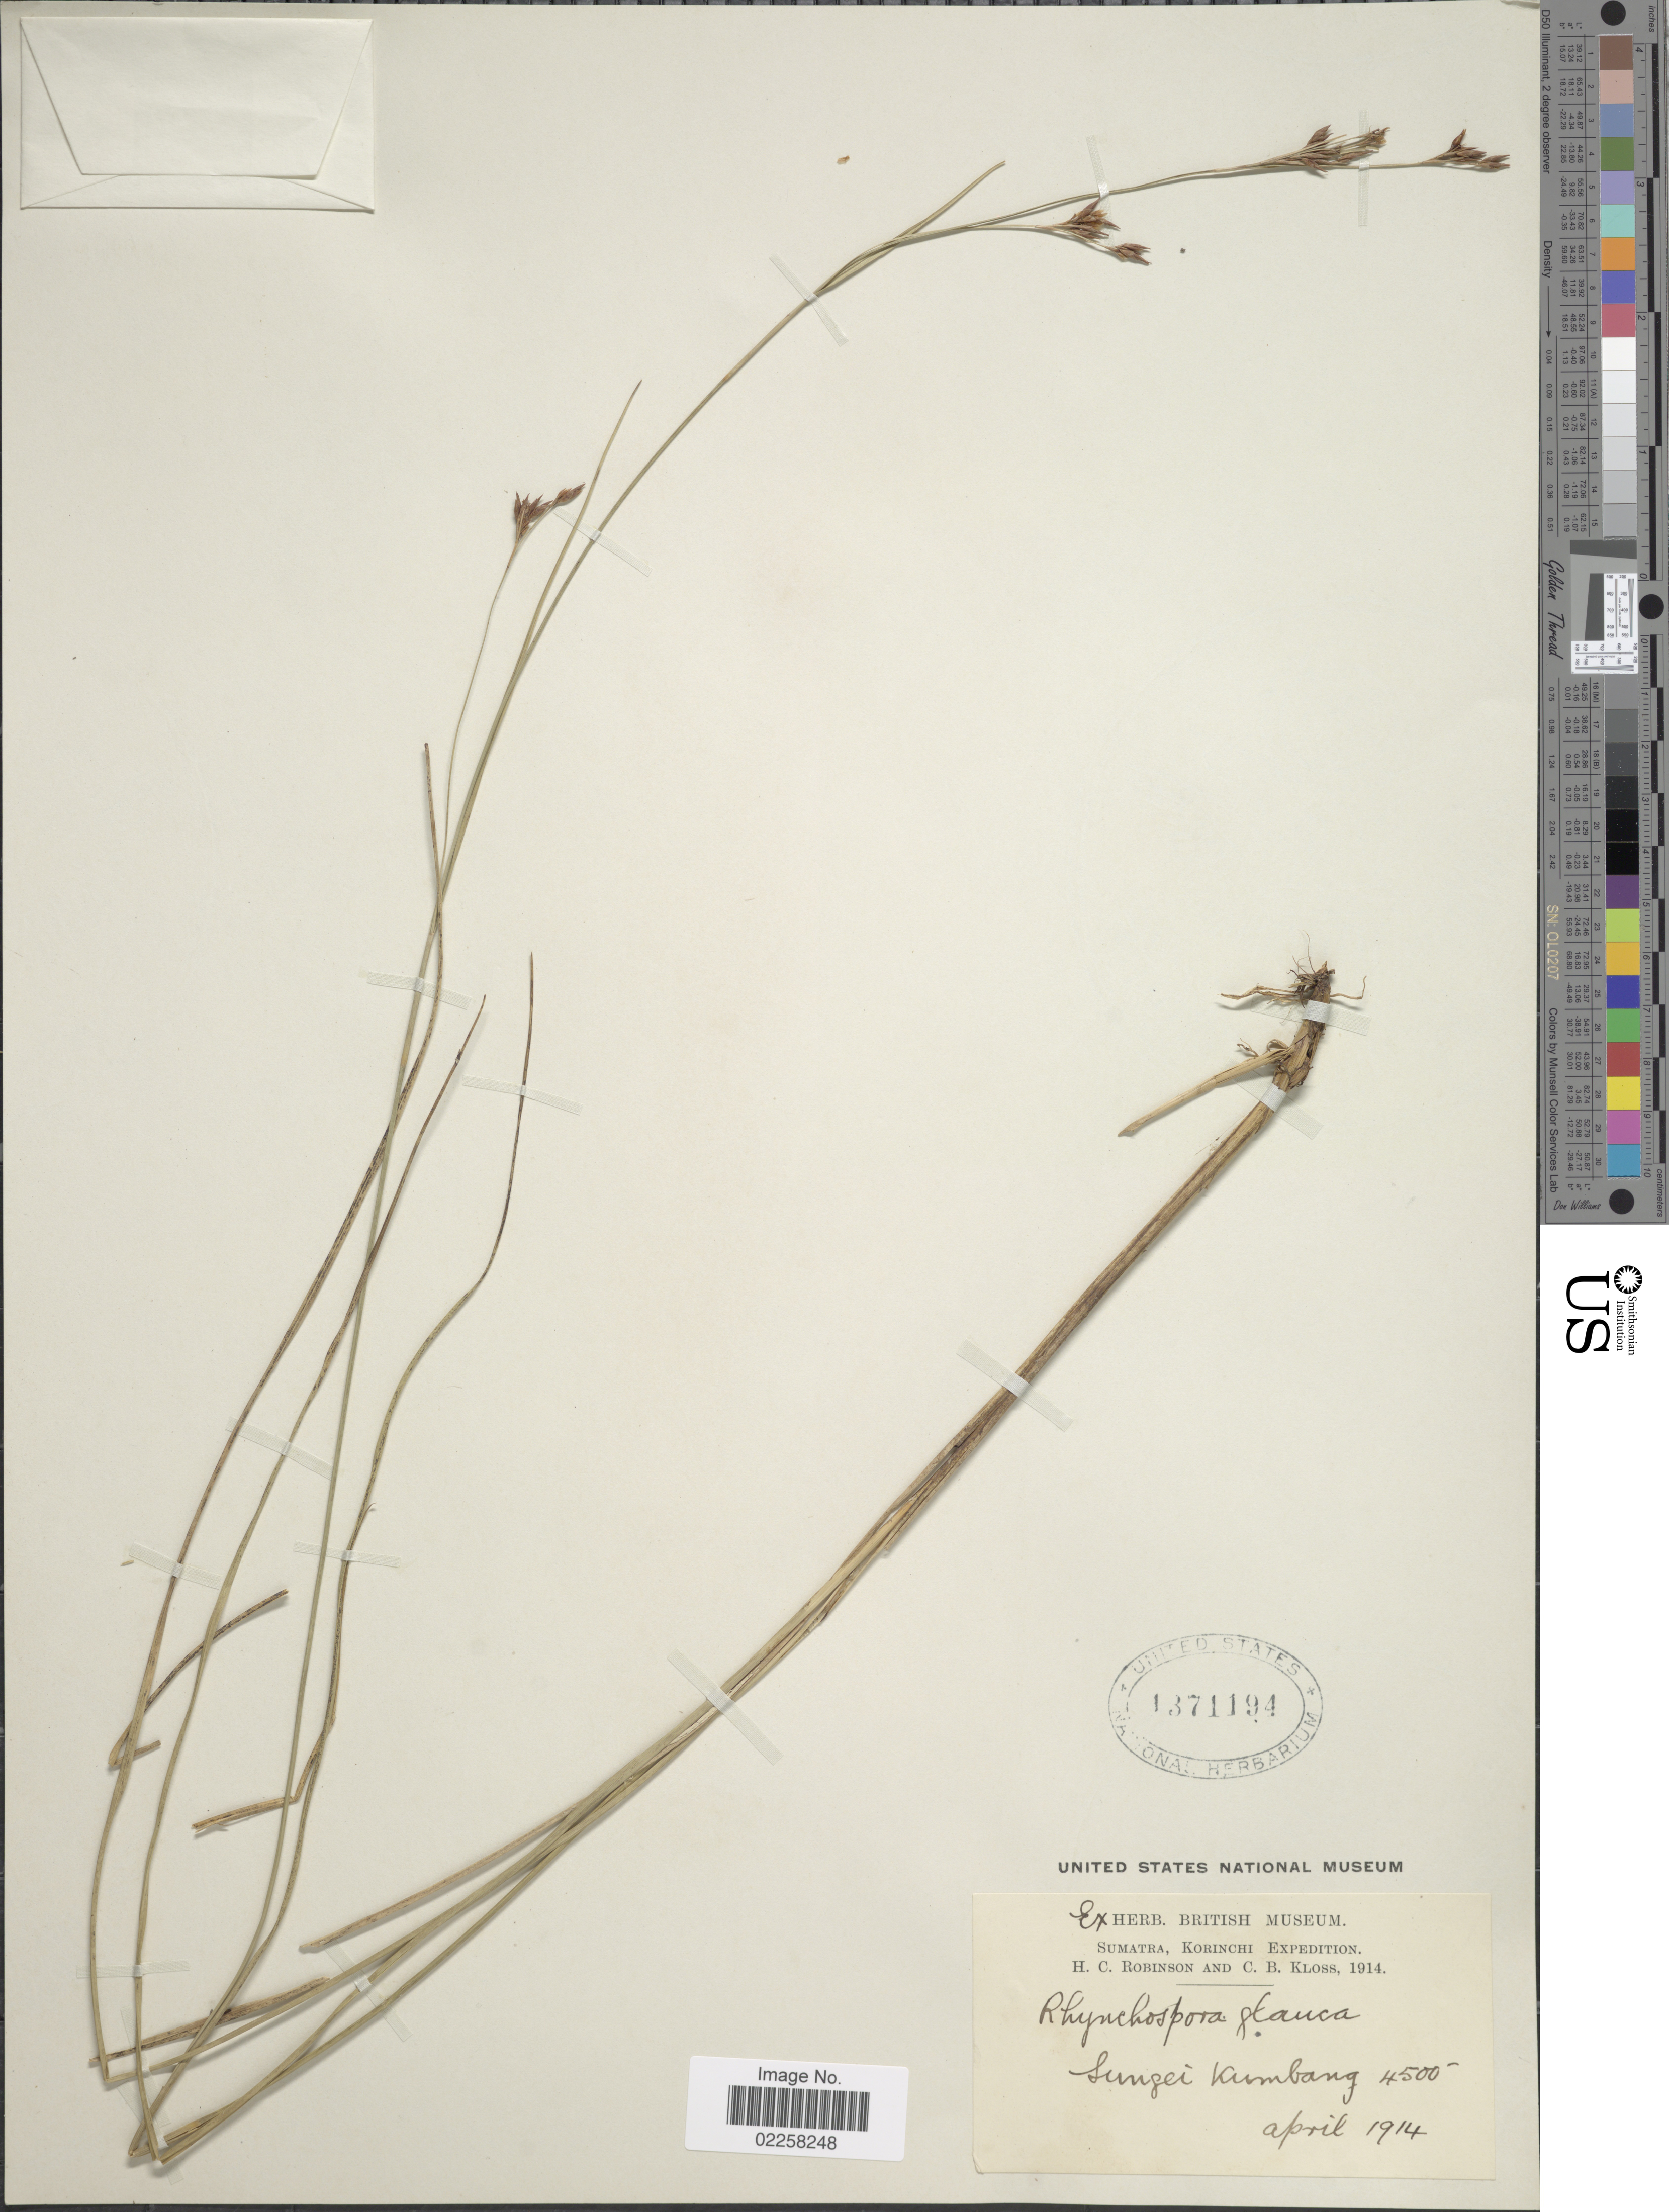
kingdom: Plantae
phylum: Tracheophyta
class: Liliopsida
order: Poales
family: Cyperaceae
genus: Rhynchospora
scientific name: Rhynchospora rugosa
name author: (Vahl) Gale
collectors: H. C. Robinson & C. Kloss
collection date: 1914-04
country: Indonesia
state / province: Sumatra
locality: Korinchi, Sungai Kumbang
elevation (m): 1372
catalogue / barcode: US 1371194